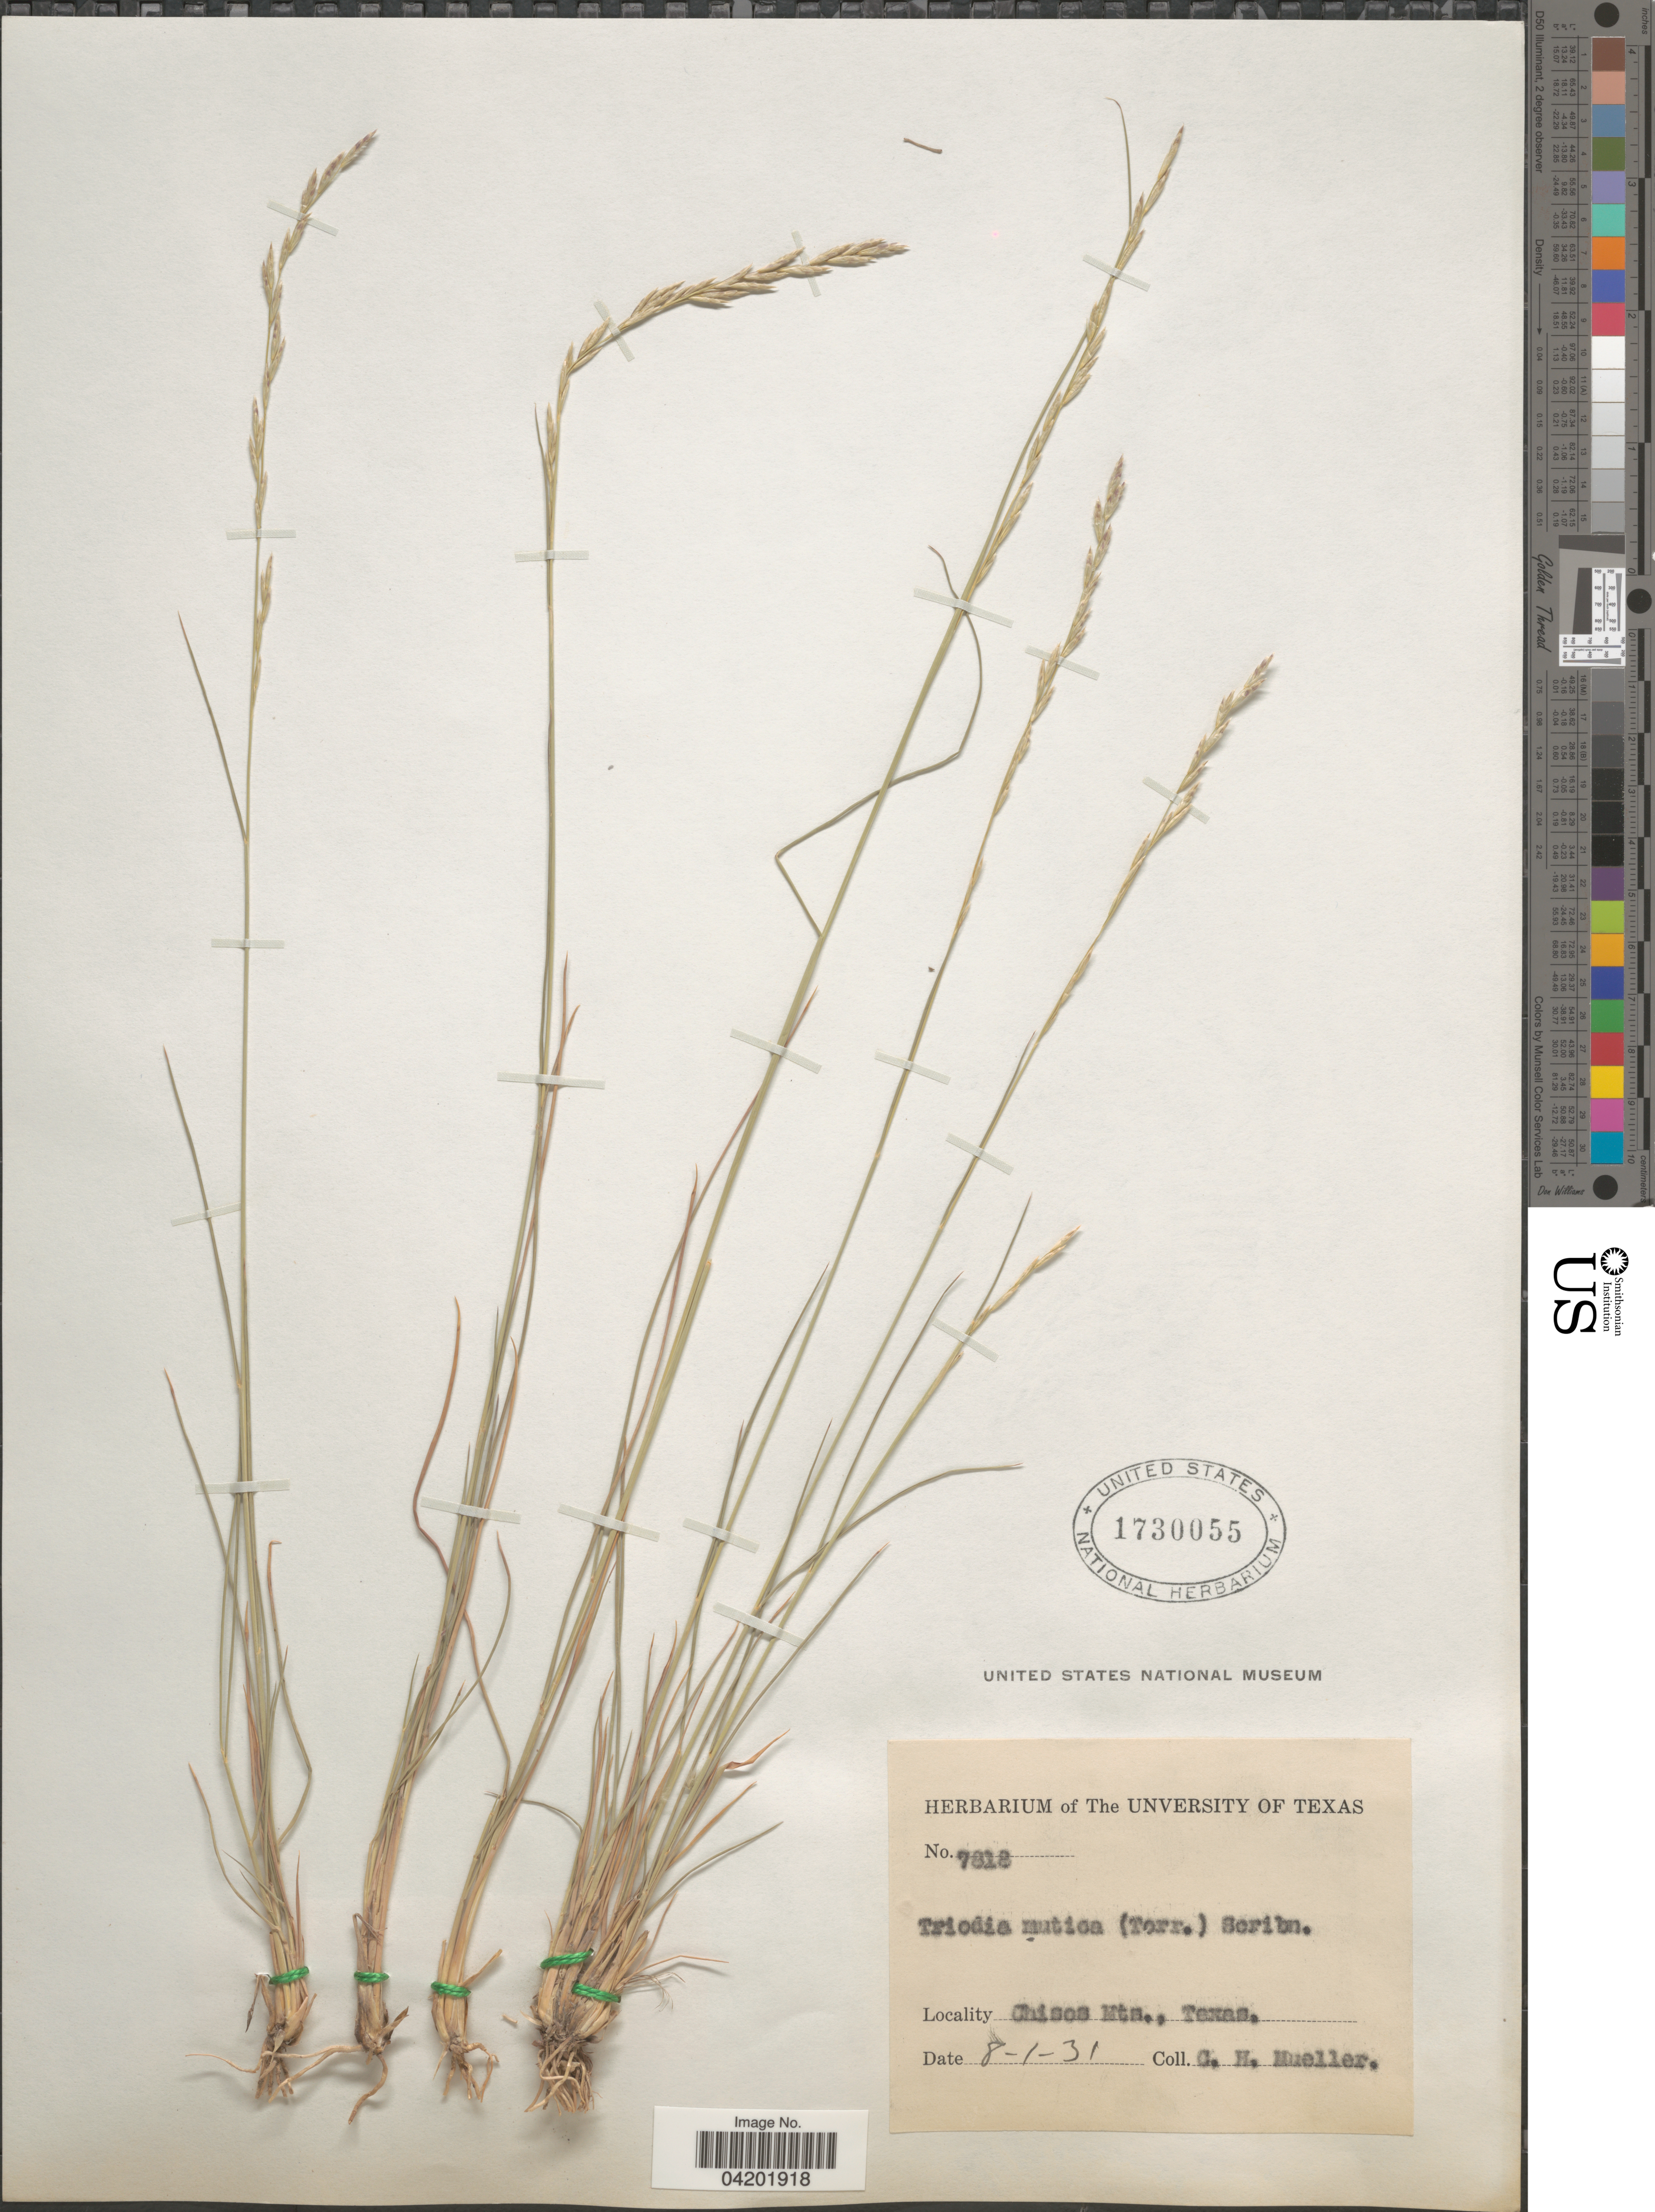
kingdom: Plantae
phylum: Tracheophyta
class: Liliopsida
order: Poales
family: Poaceae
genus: Tridentopsis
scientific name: Tridentopsis mutica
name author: (Torr.) P.M. Peterson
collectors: C. H. Mueller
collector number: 7818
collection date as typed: Transcribed d/m/y: 1/8/31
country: United States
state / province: Texas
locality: Chisos Mts.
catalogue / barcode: US 1730055